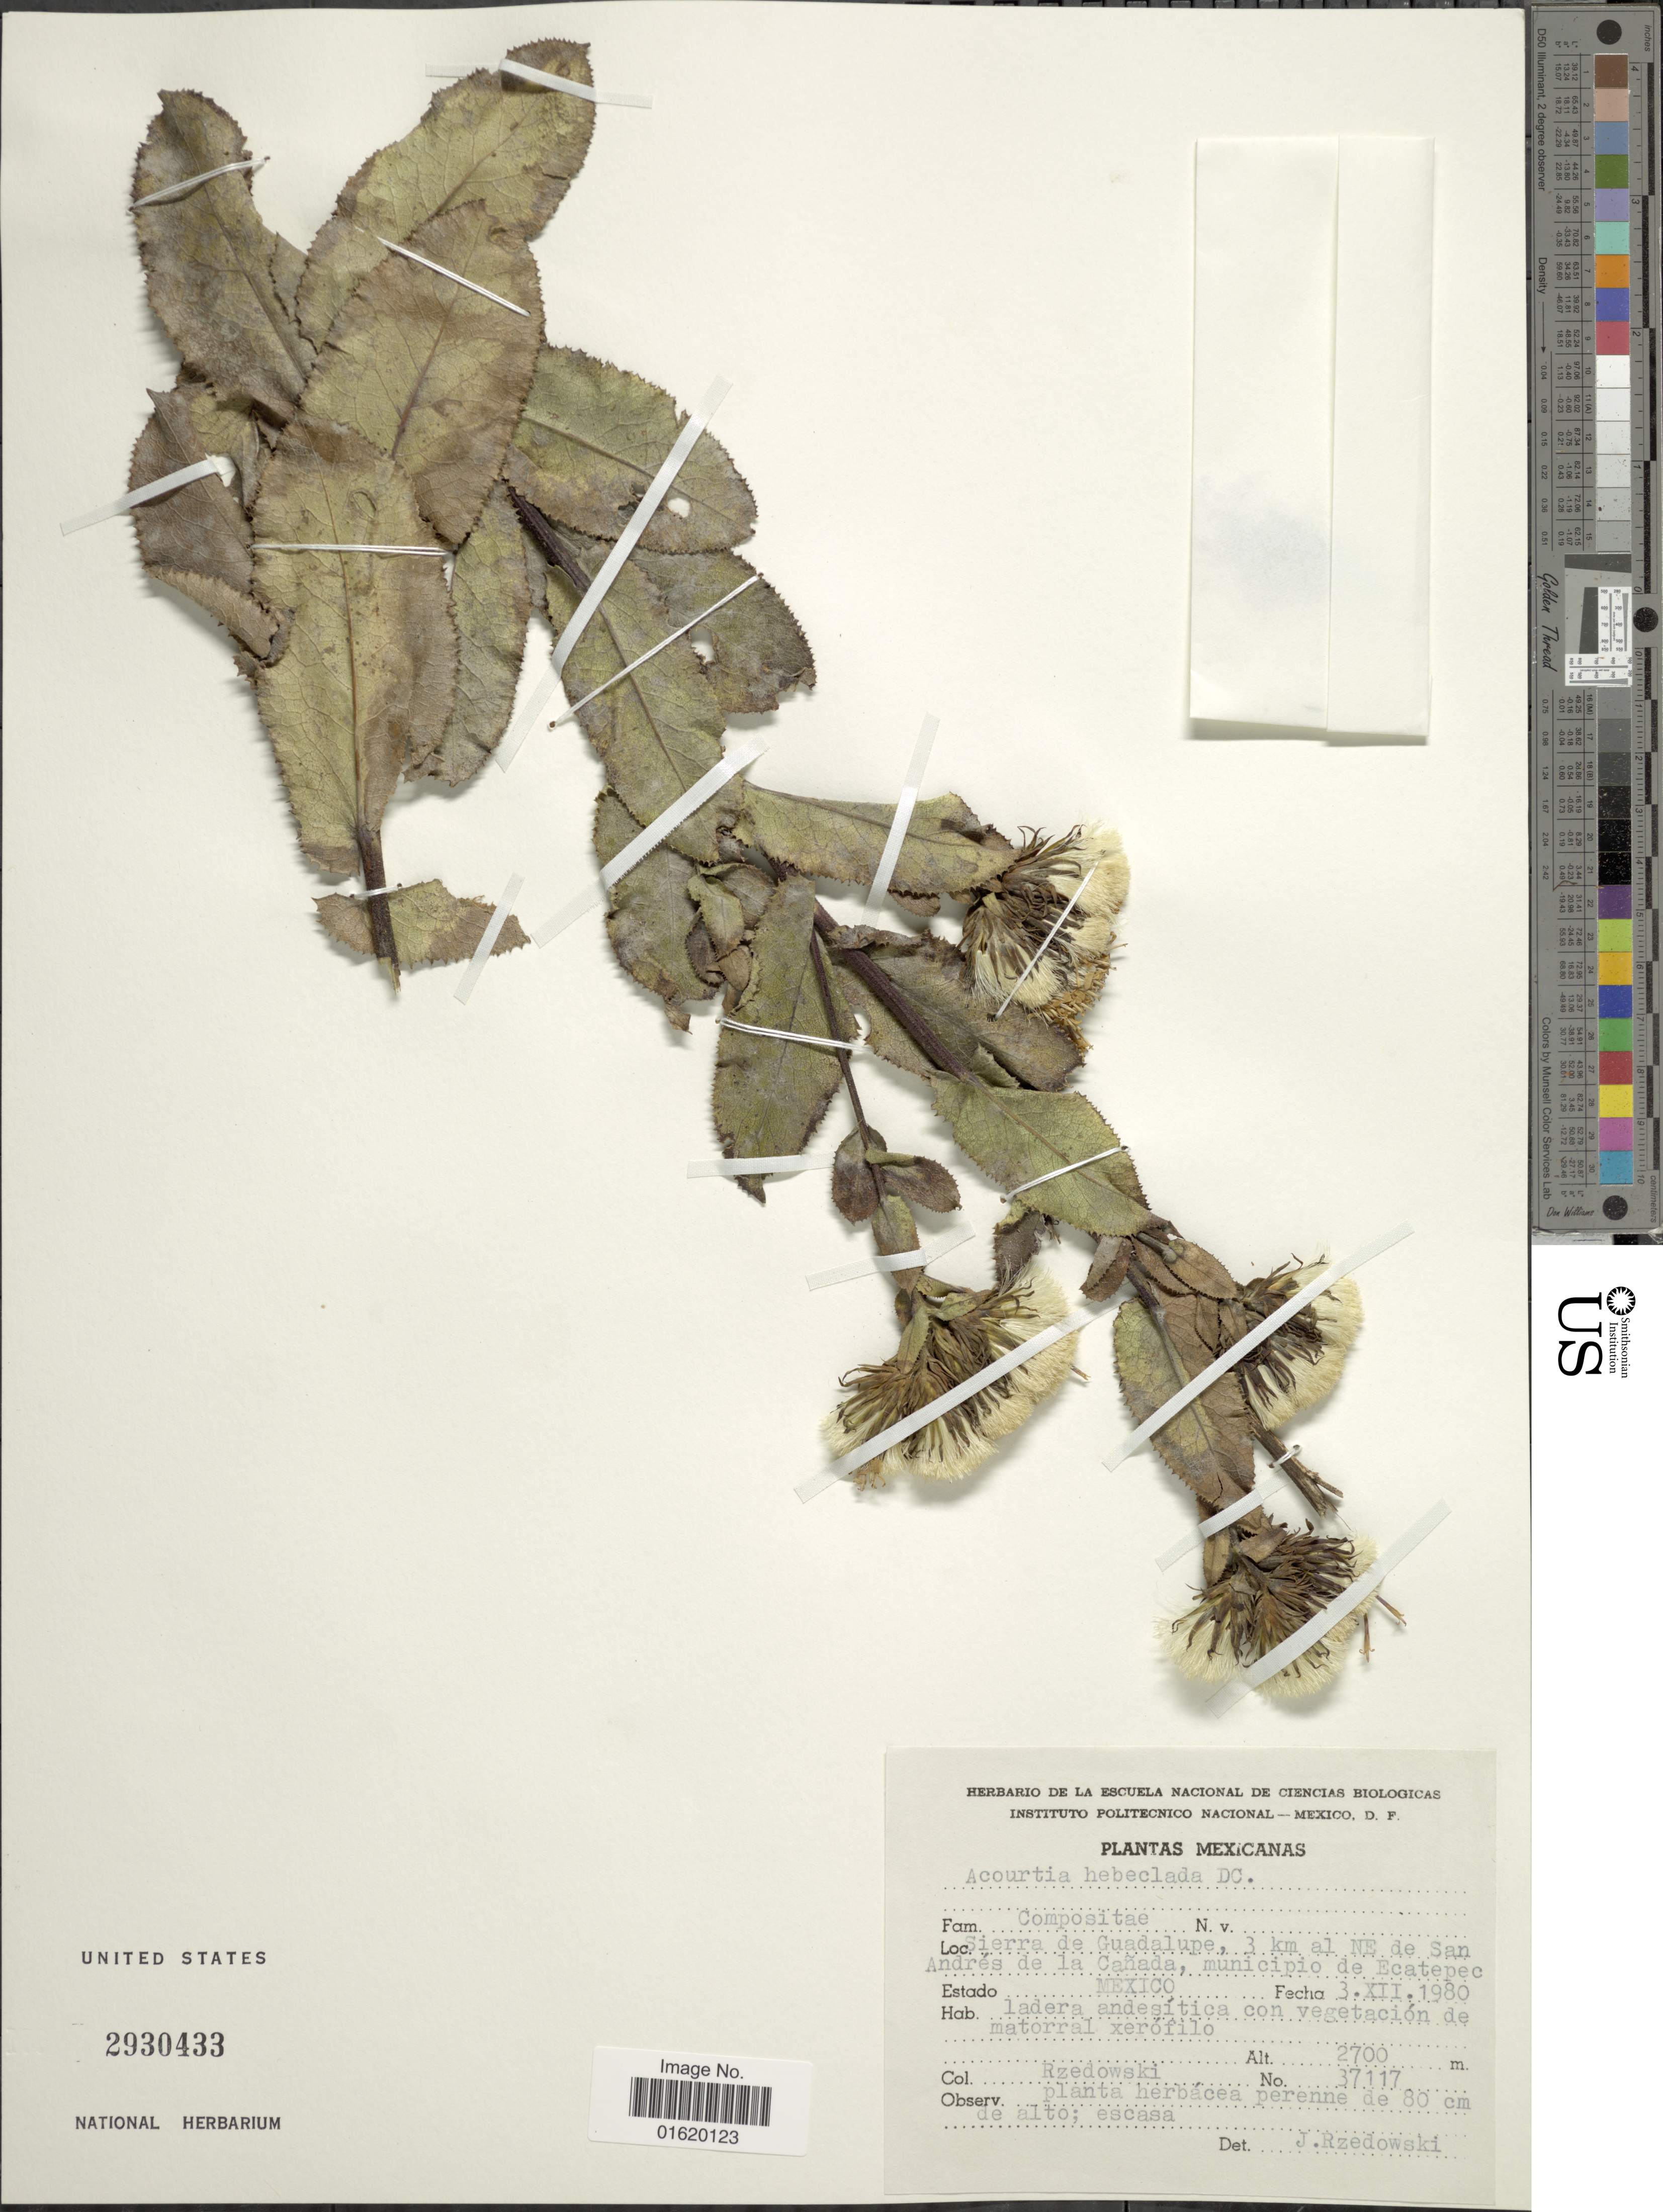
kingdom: Plantae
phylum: Tracheophyta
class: Magnoliopsida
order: Asterales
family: Asteraceae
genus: Acourtia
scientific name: Acourtia hebeclada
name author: DC.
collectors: Rzedowski, --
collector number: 37117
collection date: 1980-12-03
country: Mexico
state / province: México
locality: Sierra de la Guadalupe, 3 km al NE de San Andrés de la Cañada, municipio de Ecatepec, ladera andesítica con vegetación de matorral xerófilo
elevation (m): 2700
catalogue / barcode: US 2930433